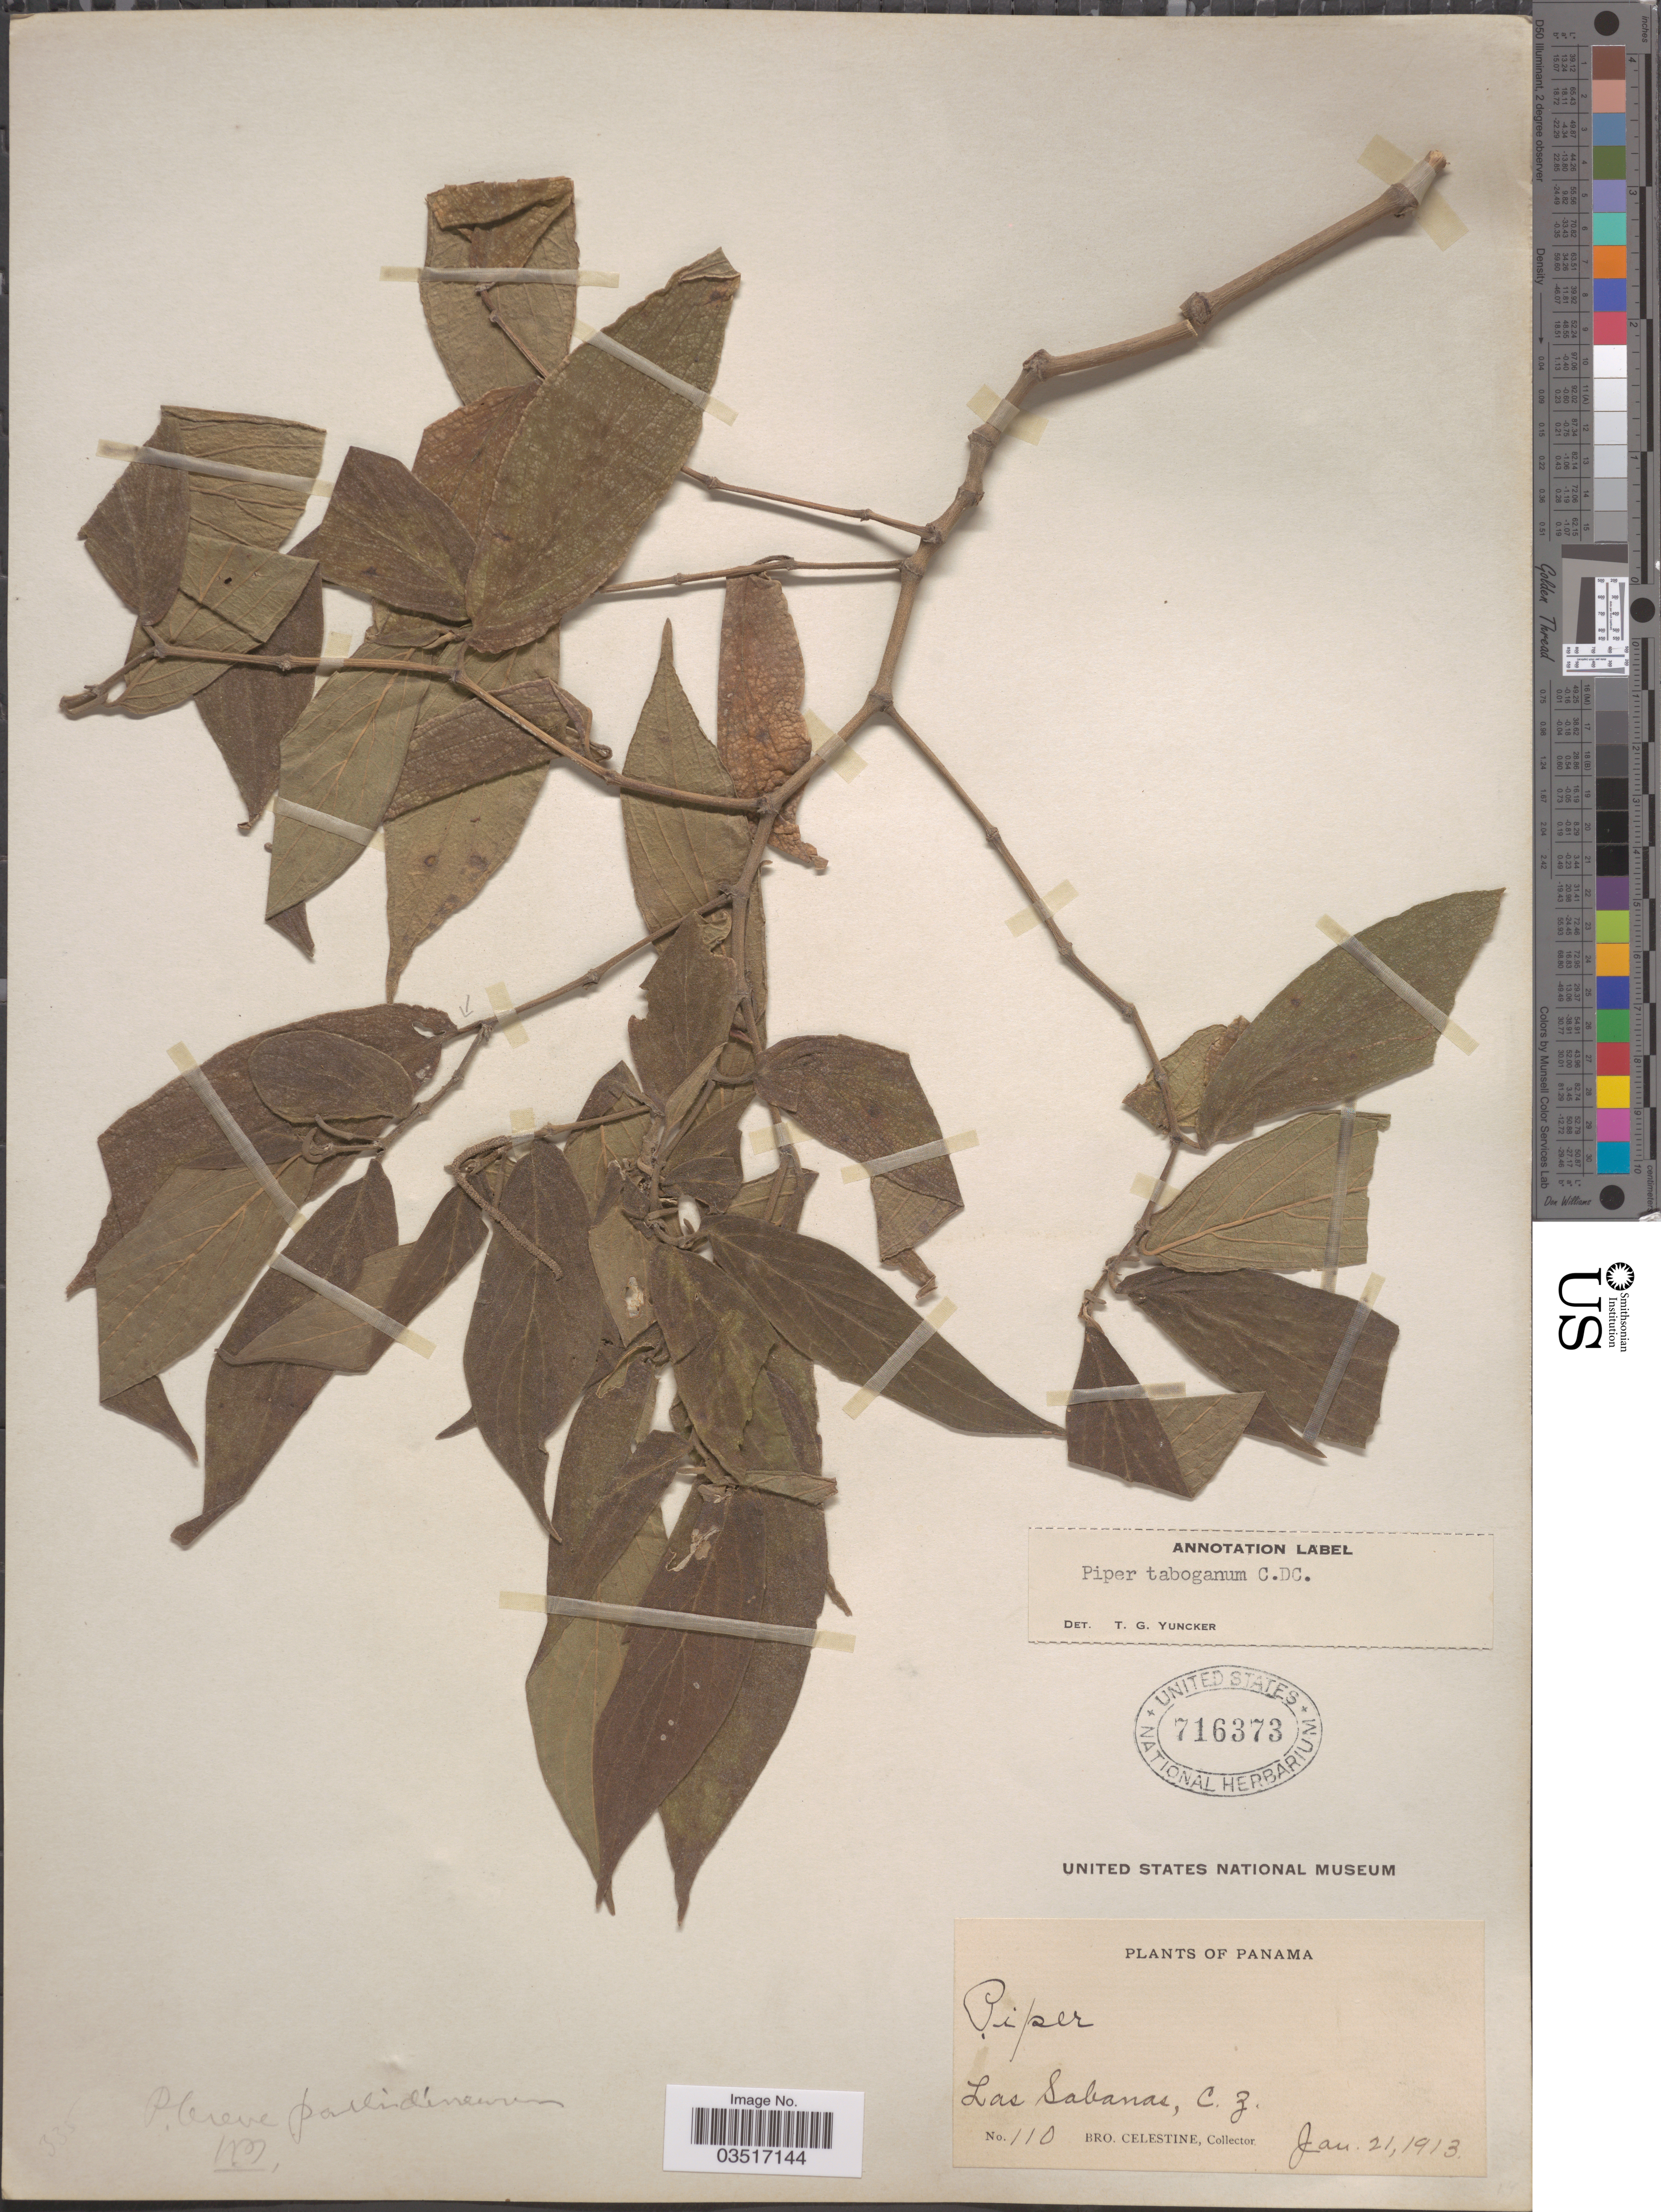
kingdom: Plantae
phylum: Tracheophyta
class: Magnoliopsida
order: Piperales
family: Piperaceae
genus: Piper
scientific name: Piper taboganum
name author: C. DC.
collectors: B. Celestine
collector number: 110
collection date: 1913-01-21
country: Panama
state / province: Colón / Panamá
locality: Las Sabanas, C. Z.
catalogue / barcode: US 716373